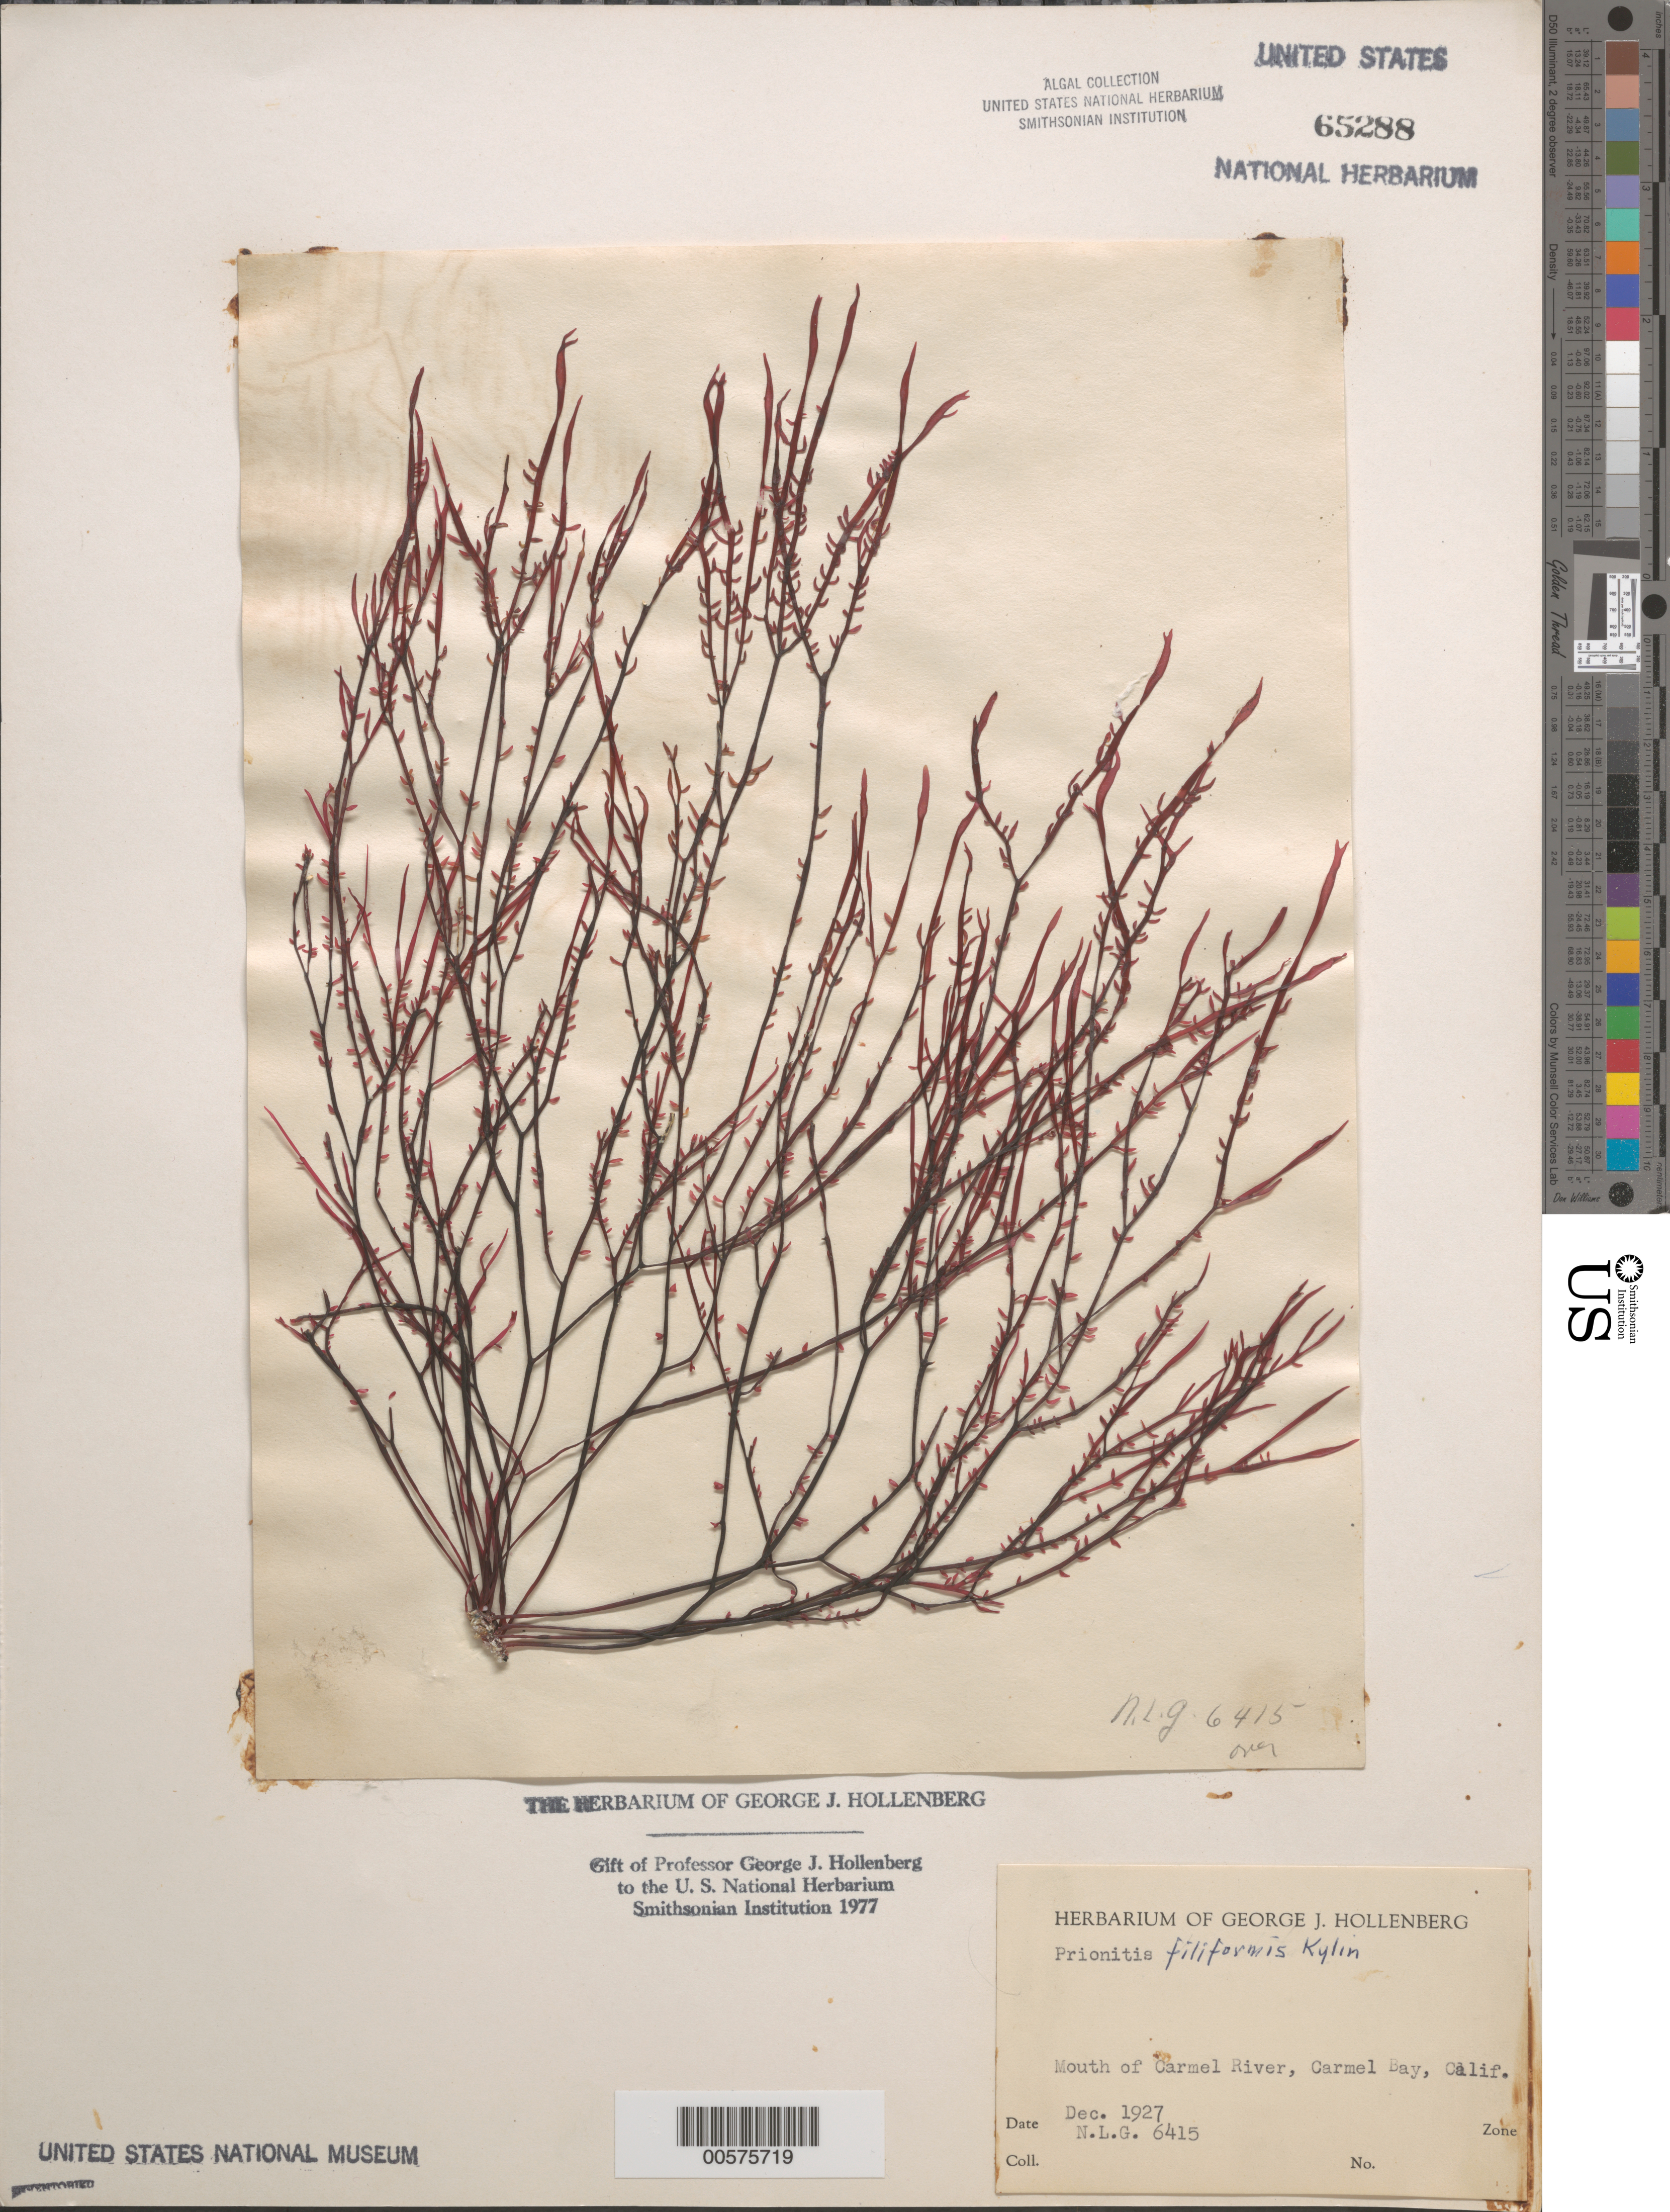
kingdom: Plantae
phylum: Rhodophyta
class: Florideophyceae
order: Halymeniales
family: Halymeniaceae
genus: Prionitis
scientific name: Prionitis filiformis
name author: Kylin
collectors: N. Gardner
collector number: NLG 6415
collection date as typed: Dec 1927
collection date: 1927-12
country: United States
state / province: California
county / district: Monterey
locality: Carmel River mouth, Carmel Bay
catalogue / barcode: US 65288